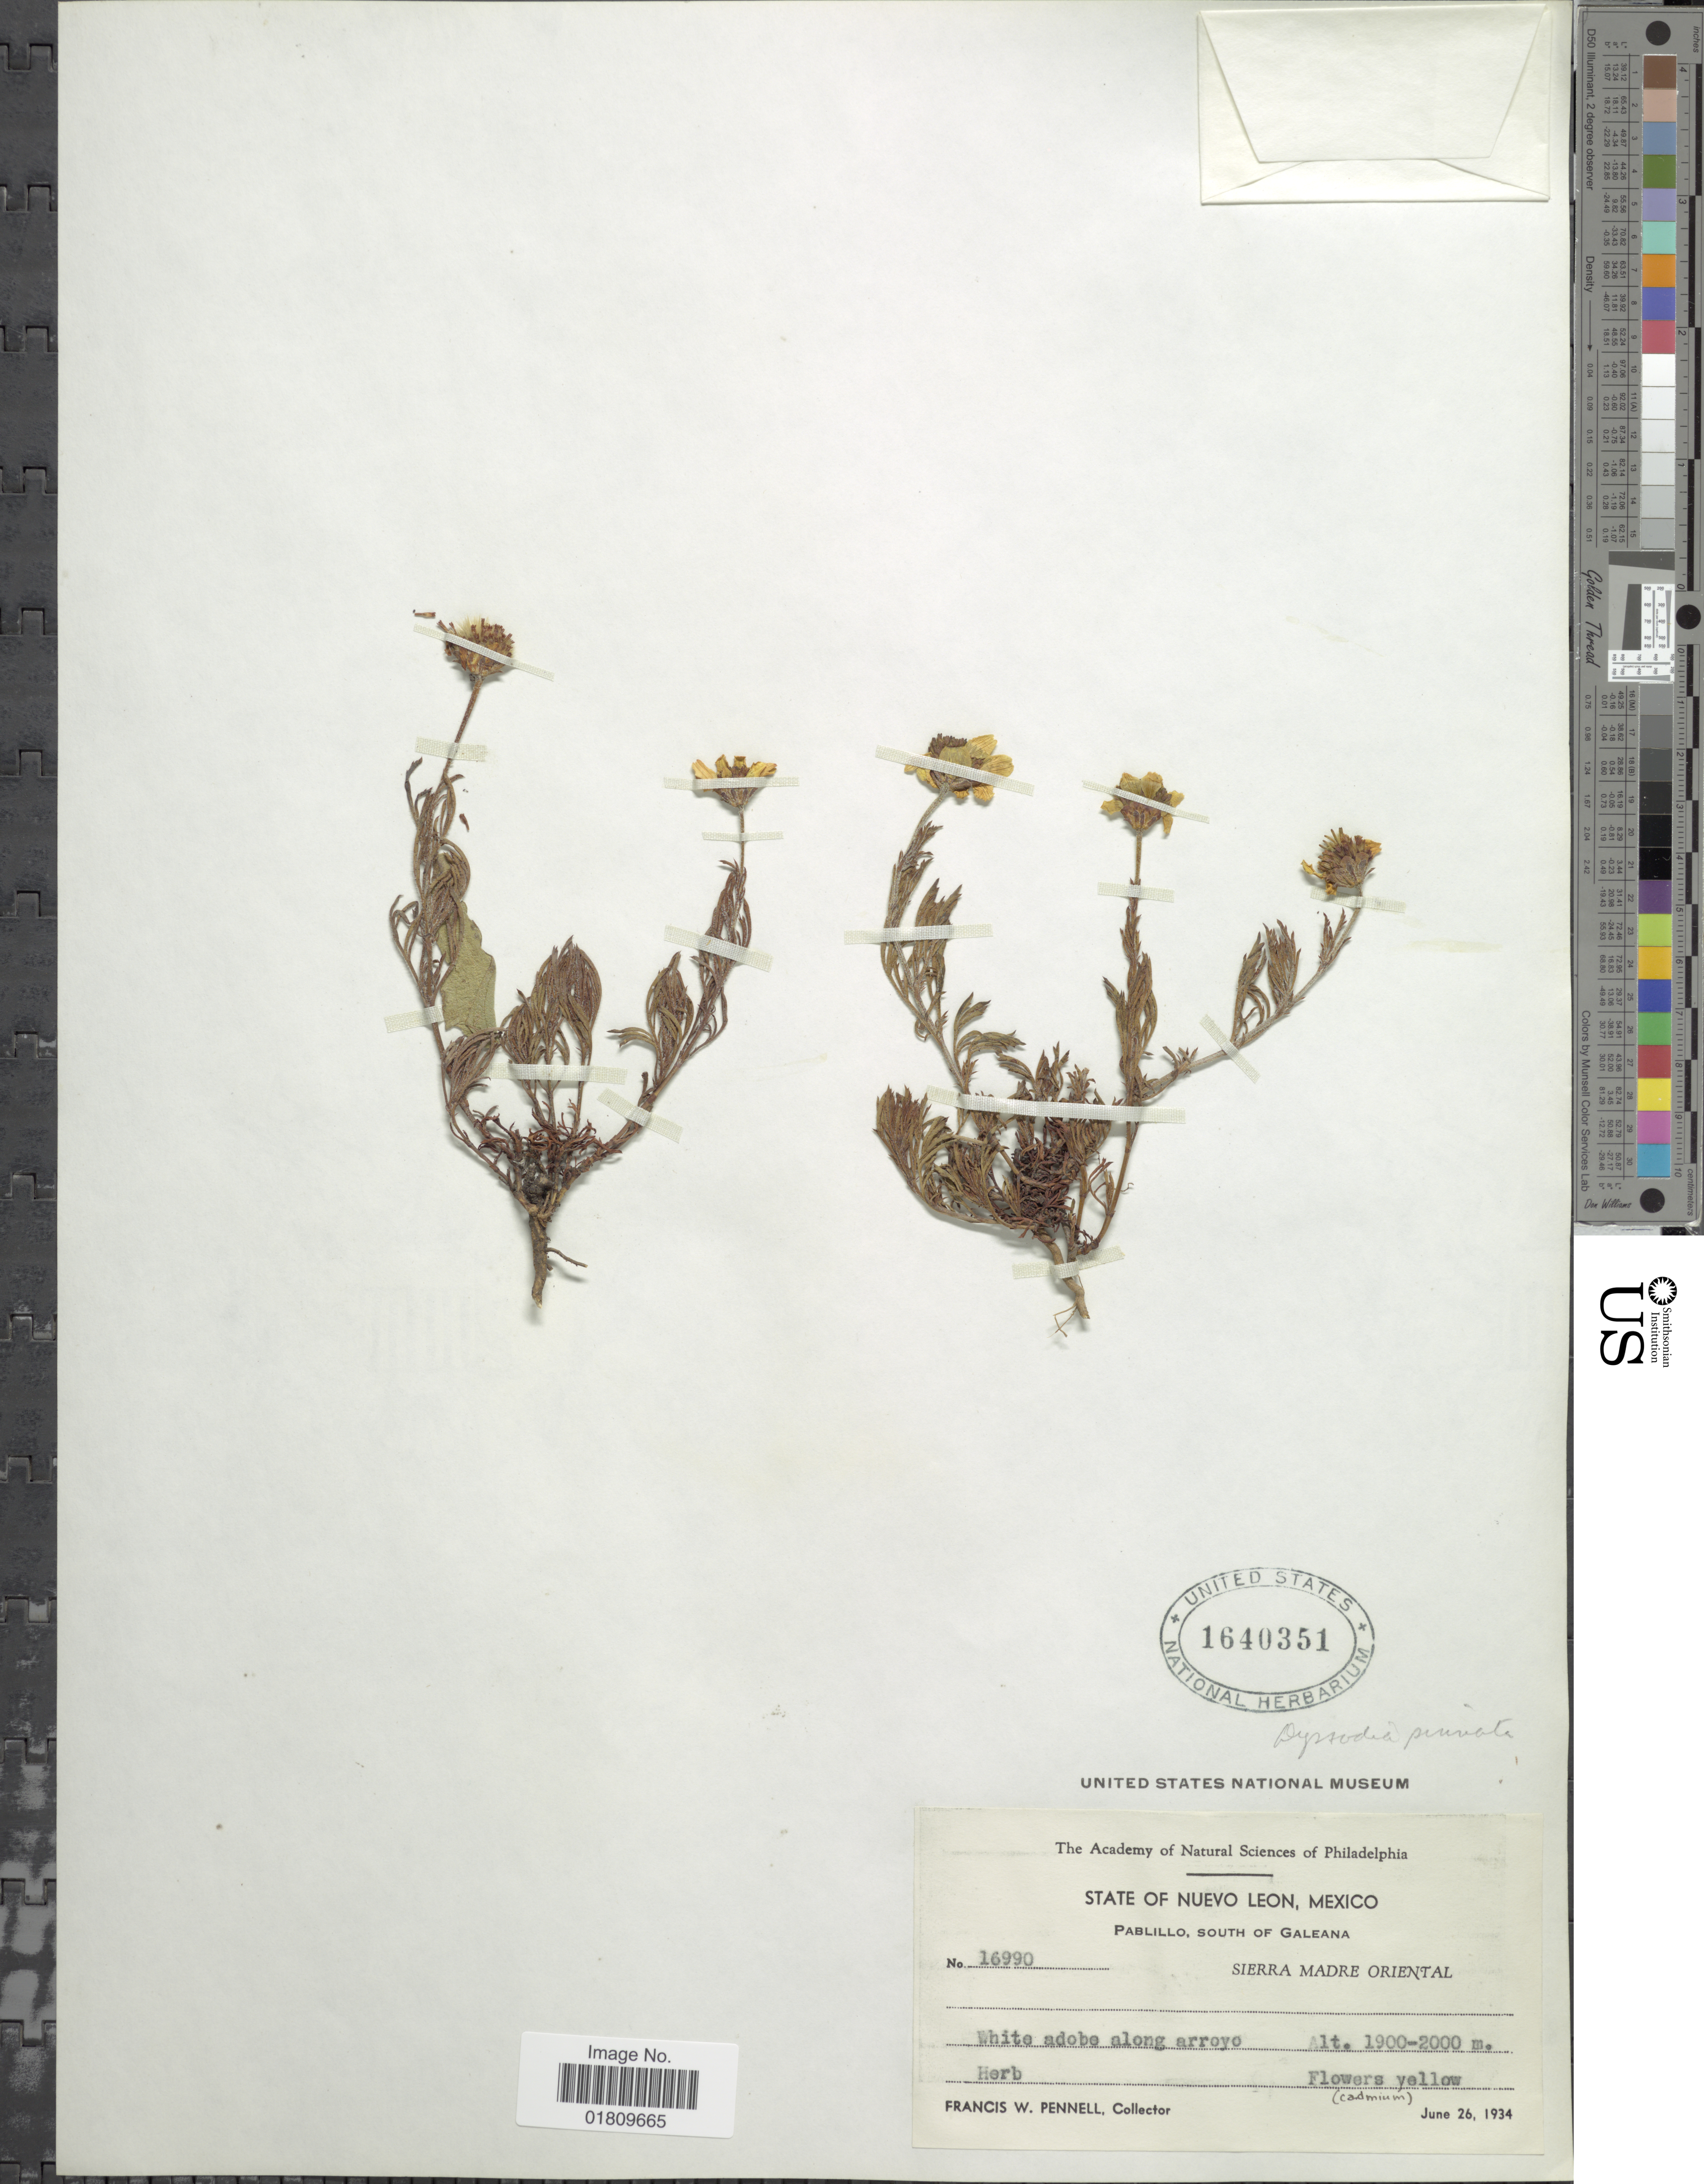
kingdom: Plantae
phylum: Tracheophyta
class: Magnoliopsida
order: Asterales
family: Asteraceae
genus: Dyssodia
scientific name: Dyssodia pinnata var. glabrescens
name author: Strother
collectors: F. W. Pennell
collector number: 16990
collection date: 1934-06-26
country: Mexico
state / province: Nuevo León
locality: Pablillo, South of Galeana, Sierra Madre Oriental, white adobe along arroyo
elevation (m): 1900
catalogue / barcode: US 1640351